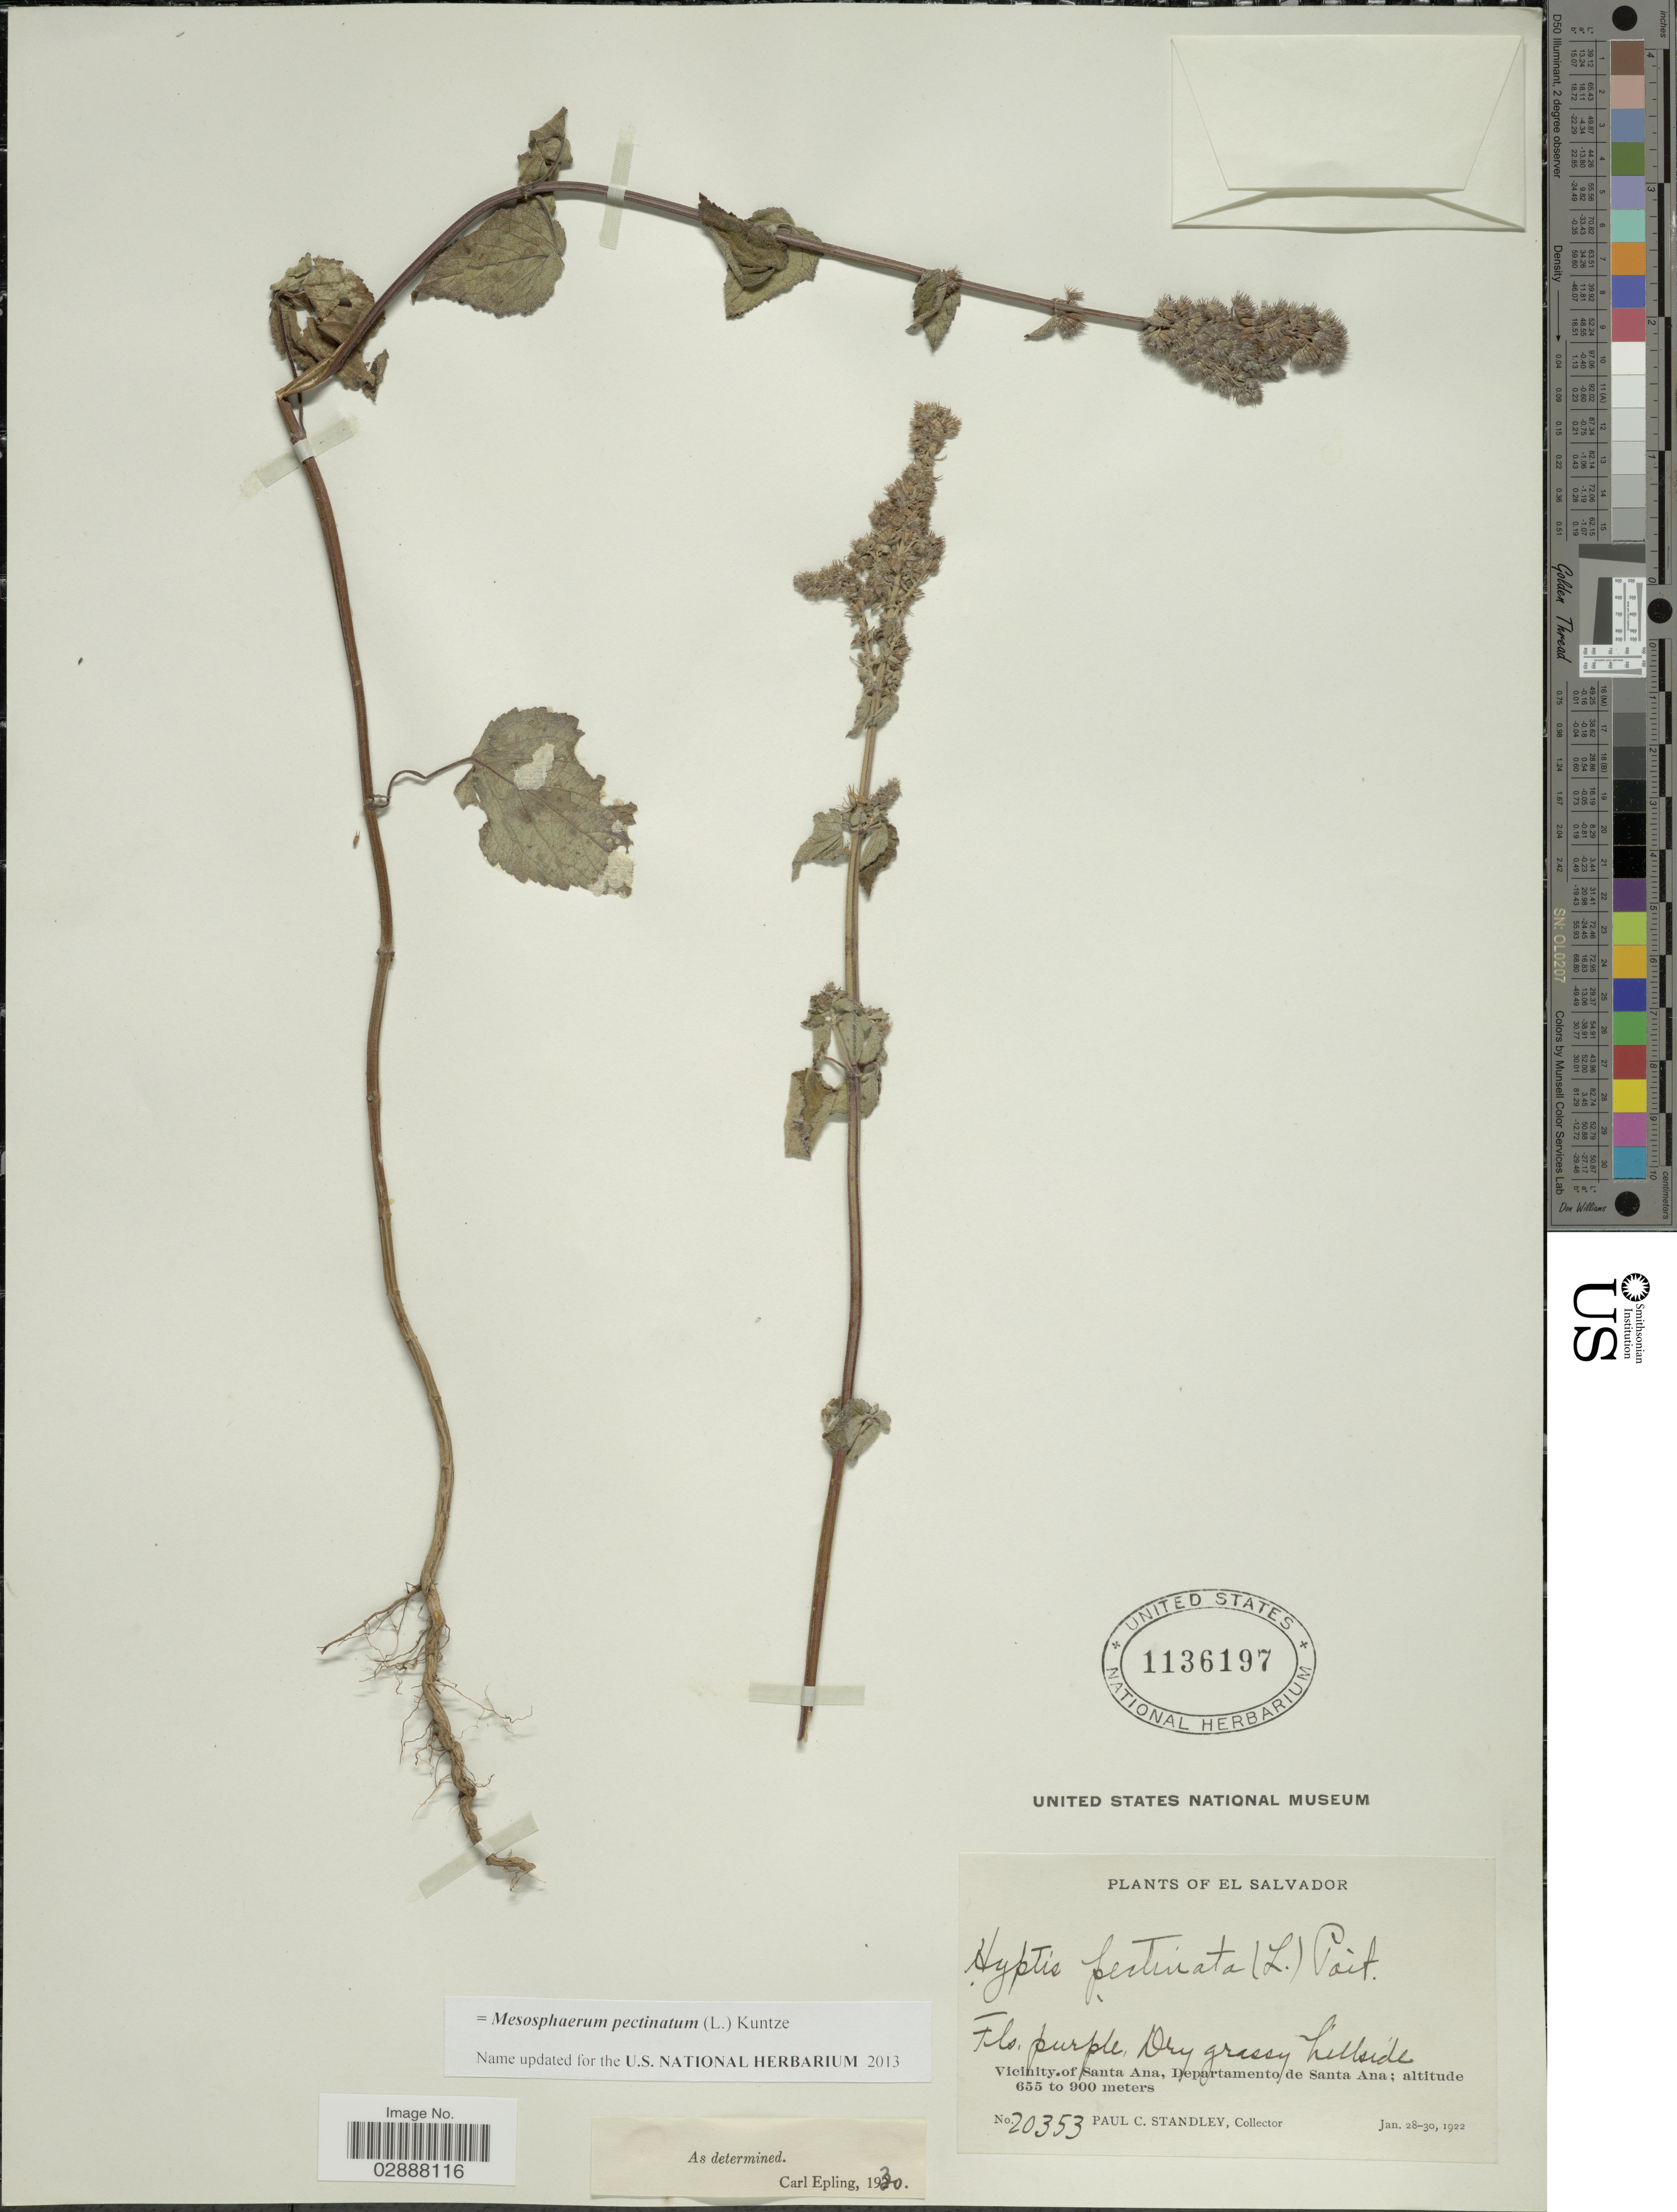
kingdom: Plantae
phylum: Tracheophyta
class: Magnoliopsida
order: Lamiales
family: Lamiaceae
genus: Mesosphaerum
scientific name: Mesosphaerum pectinatum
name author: (L.) Kuntze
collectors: P. C. Standley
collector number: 20353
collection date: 1922-01-28/1922-01-30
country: El Salvador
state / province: Santa Ana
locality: Vicinity of Santa Ana, Departamento de Santa Ana.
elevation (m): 655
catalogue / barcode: US 1136197